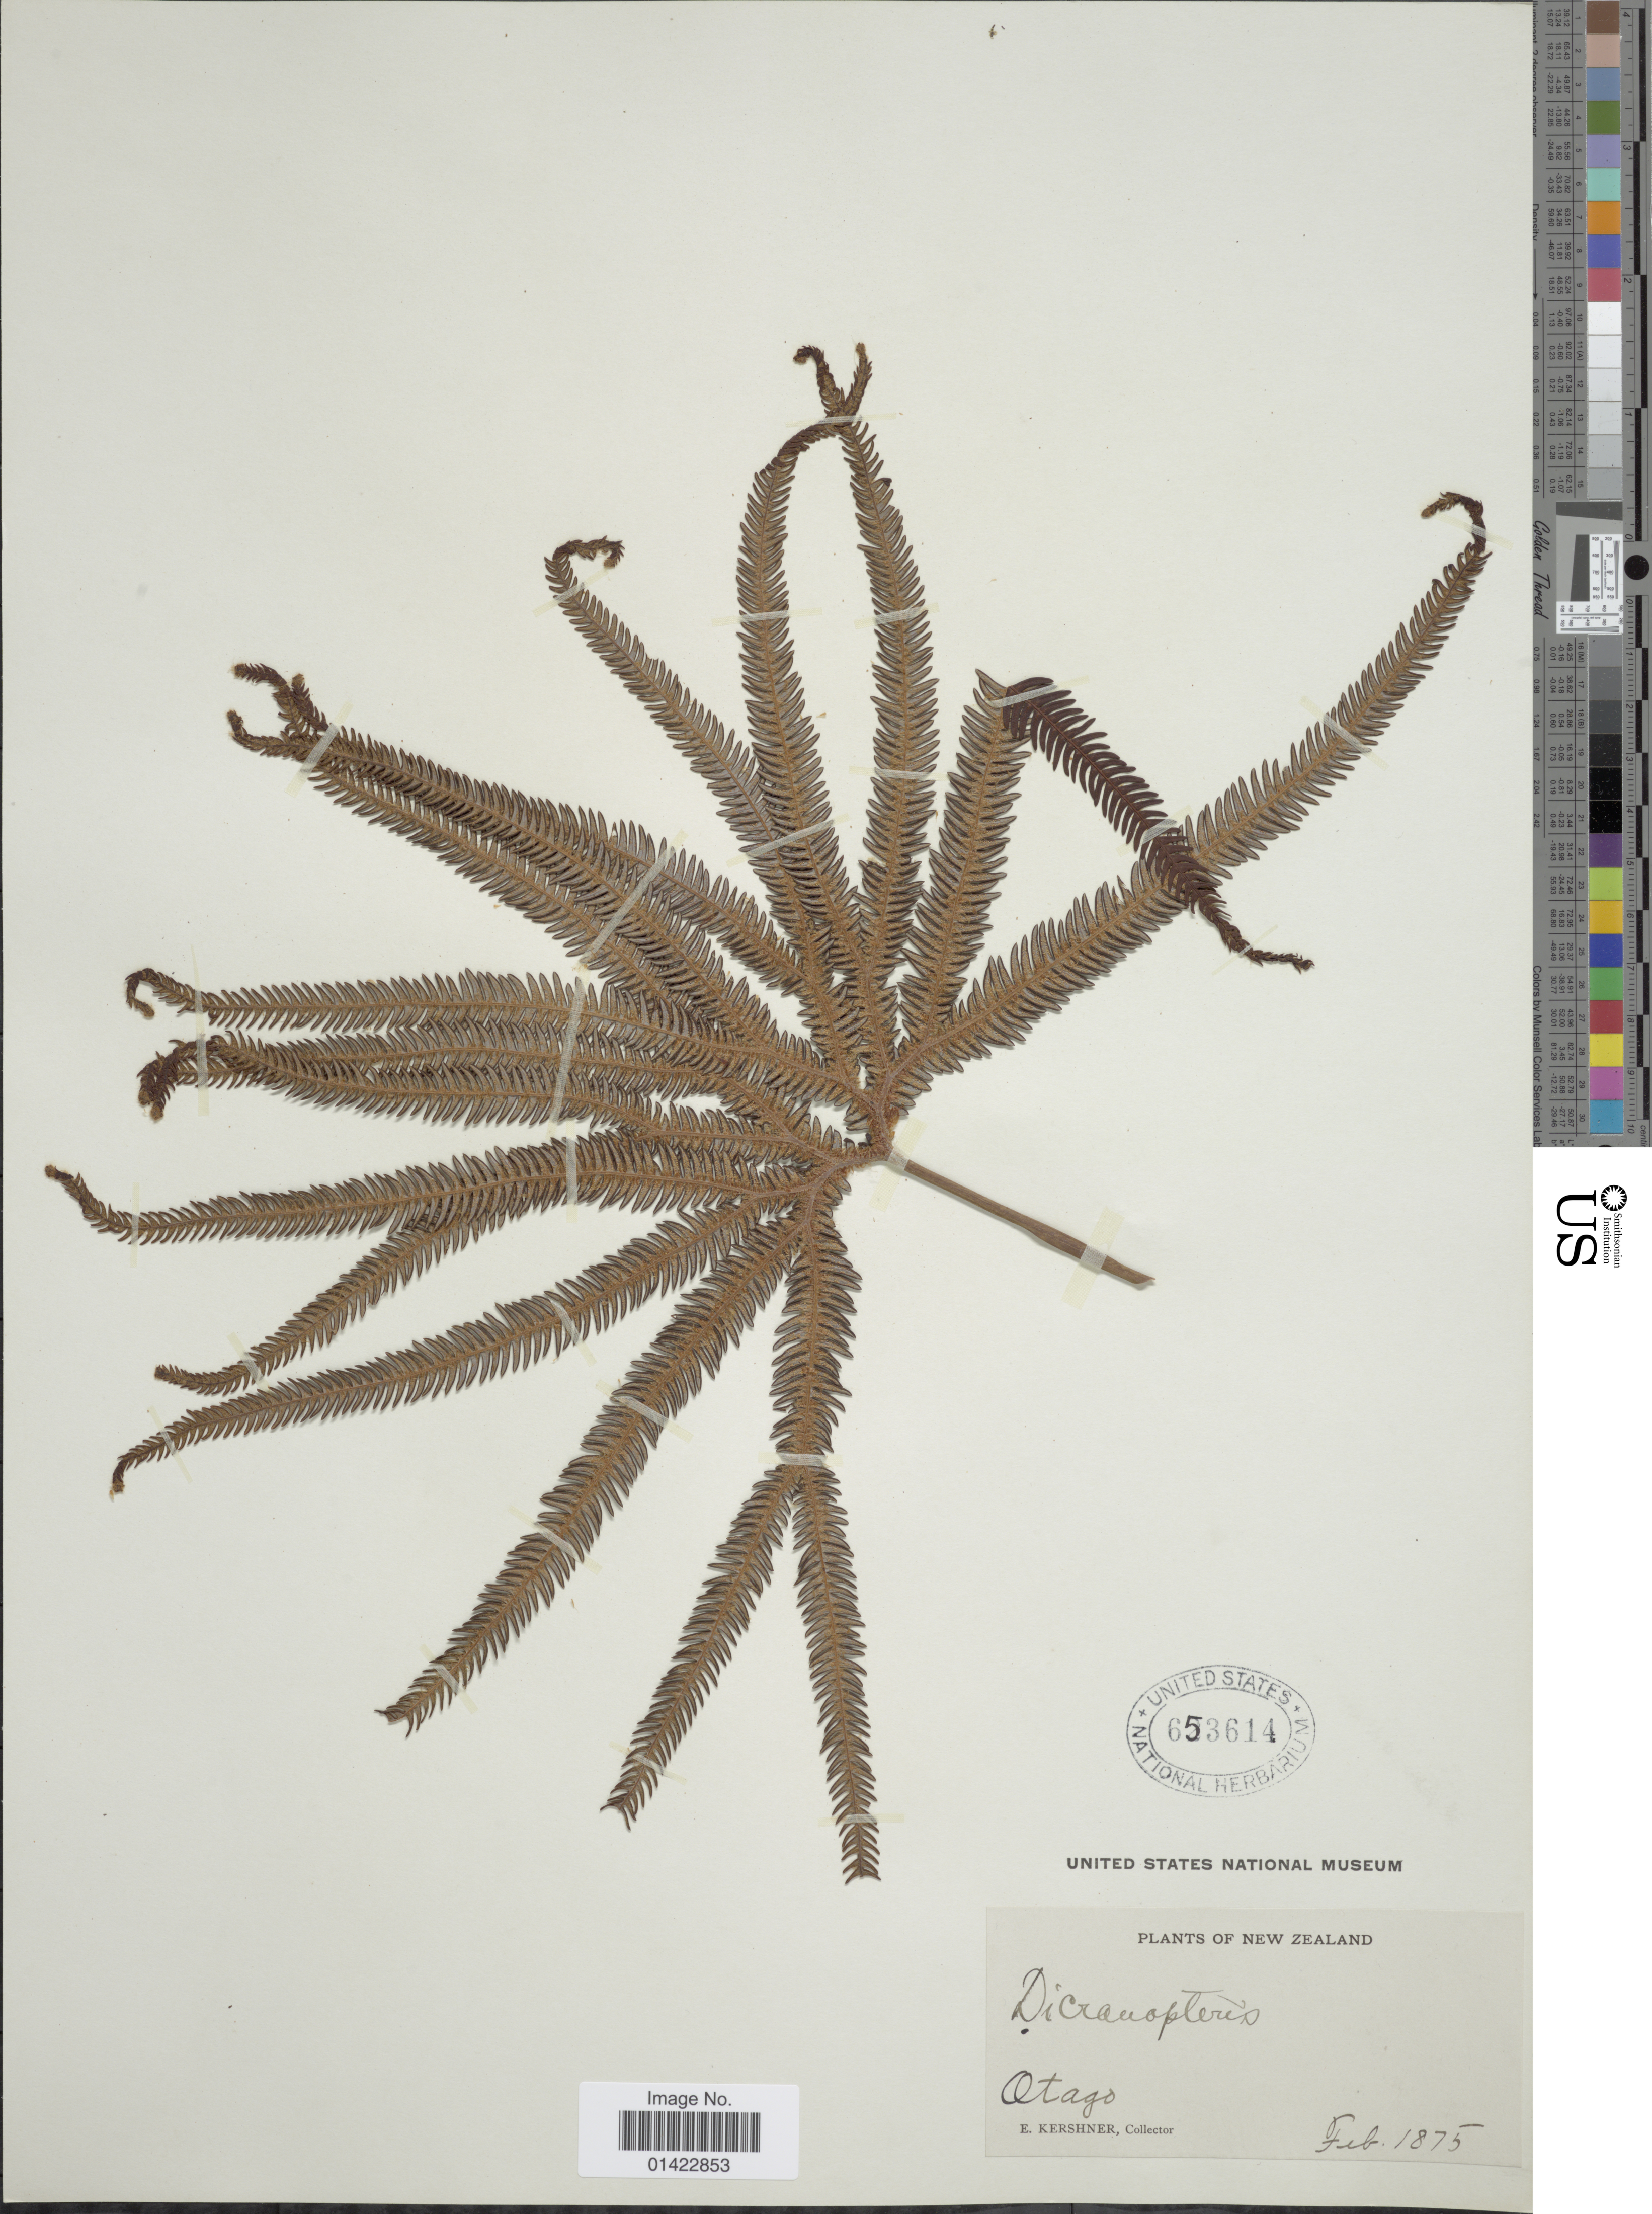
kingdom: Plantae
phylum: Tracheophyta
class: Polypodiopsida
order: Gleicheniales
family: Gleicheniaceae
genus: Sticherus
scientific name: Sticherus cunninghamii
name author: (Heward ex Hook.) Ching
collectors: E. Kershner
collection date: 1875-02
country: New Zealand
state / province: Otago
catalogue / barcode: US 653614